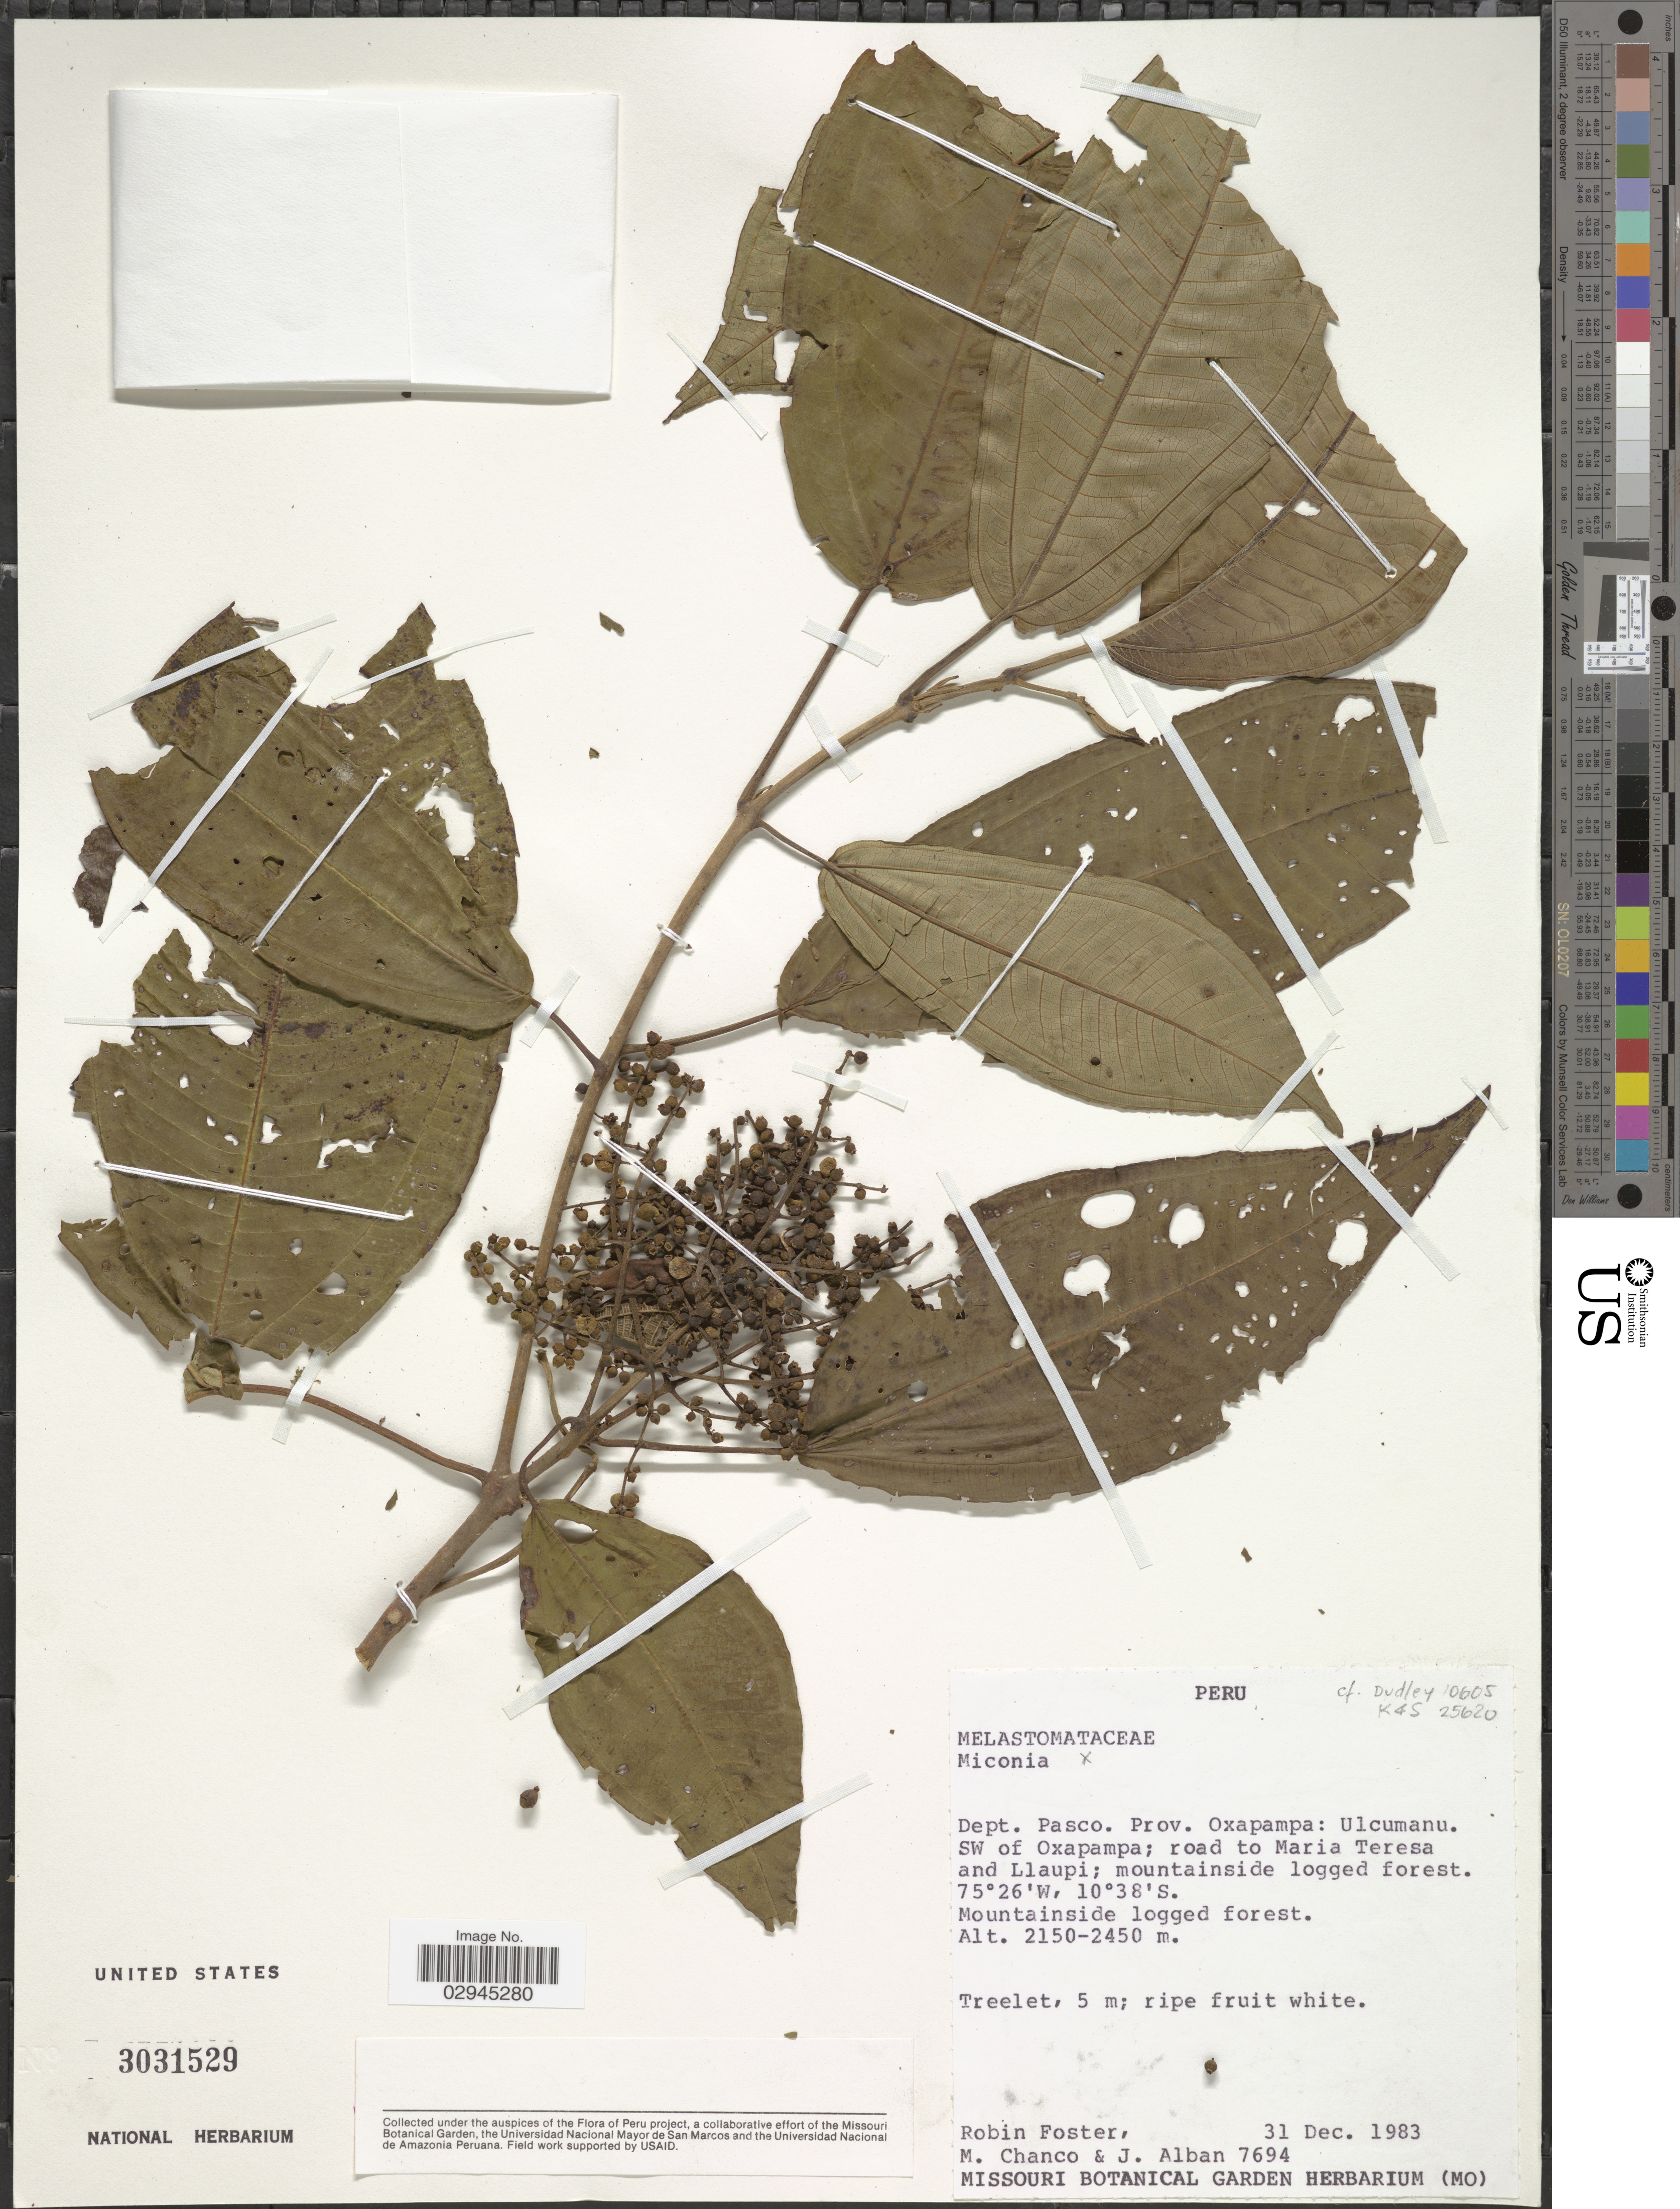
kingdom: Plantae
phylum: Tracheophyta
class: Magnoliopsida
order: Myrtales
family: Melastomataceae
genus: Miconia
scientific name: Miconia sp.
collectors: R. B. Foster, M. Chanco & J. Alban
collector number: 7694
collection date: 1983-12-31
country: Peru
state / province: Pasco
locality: Dept. Pasco. Prov. Oxapampa: Ulcumanu. SW of Oxapampa; road to Maria Teresa and Llaupi; mountainside logged forest.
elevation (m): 2150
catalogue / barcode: US 3031529